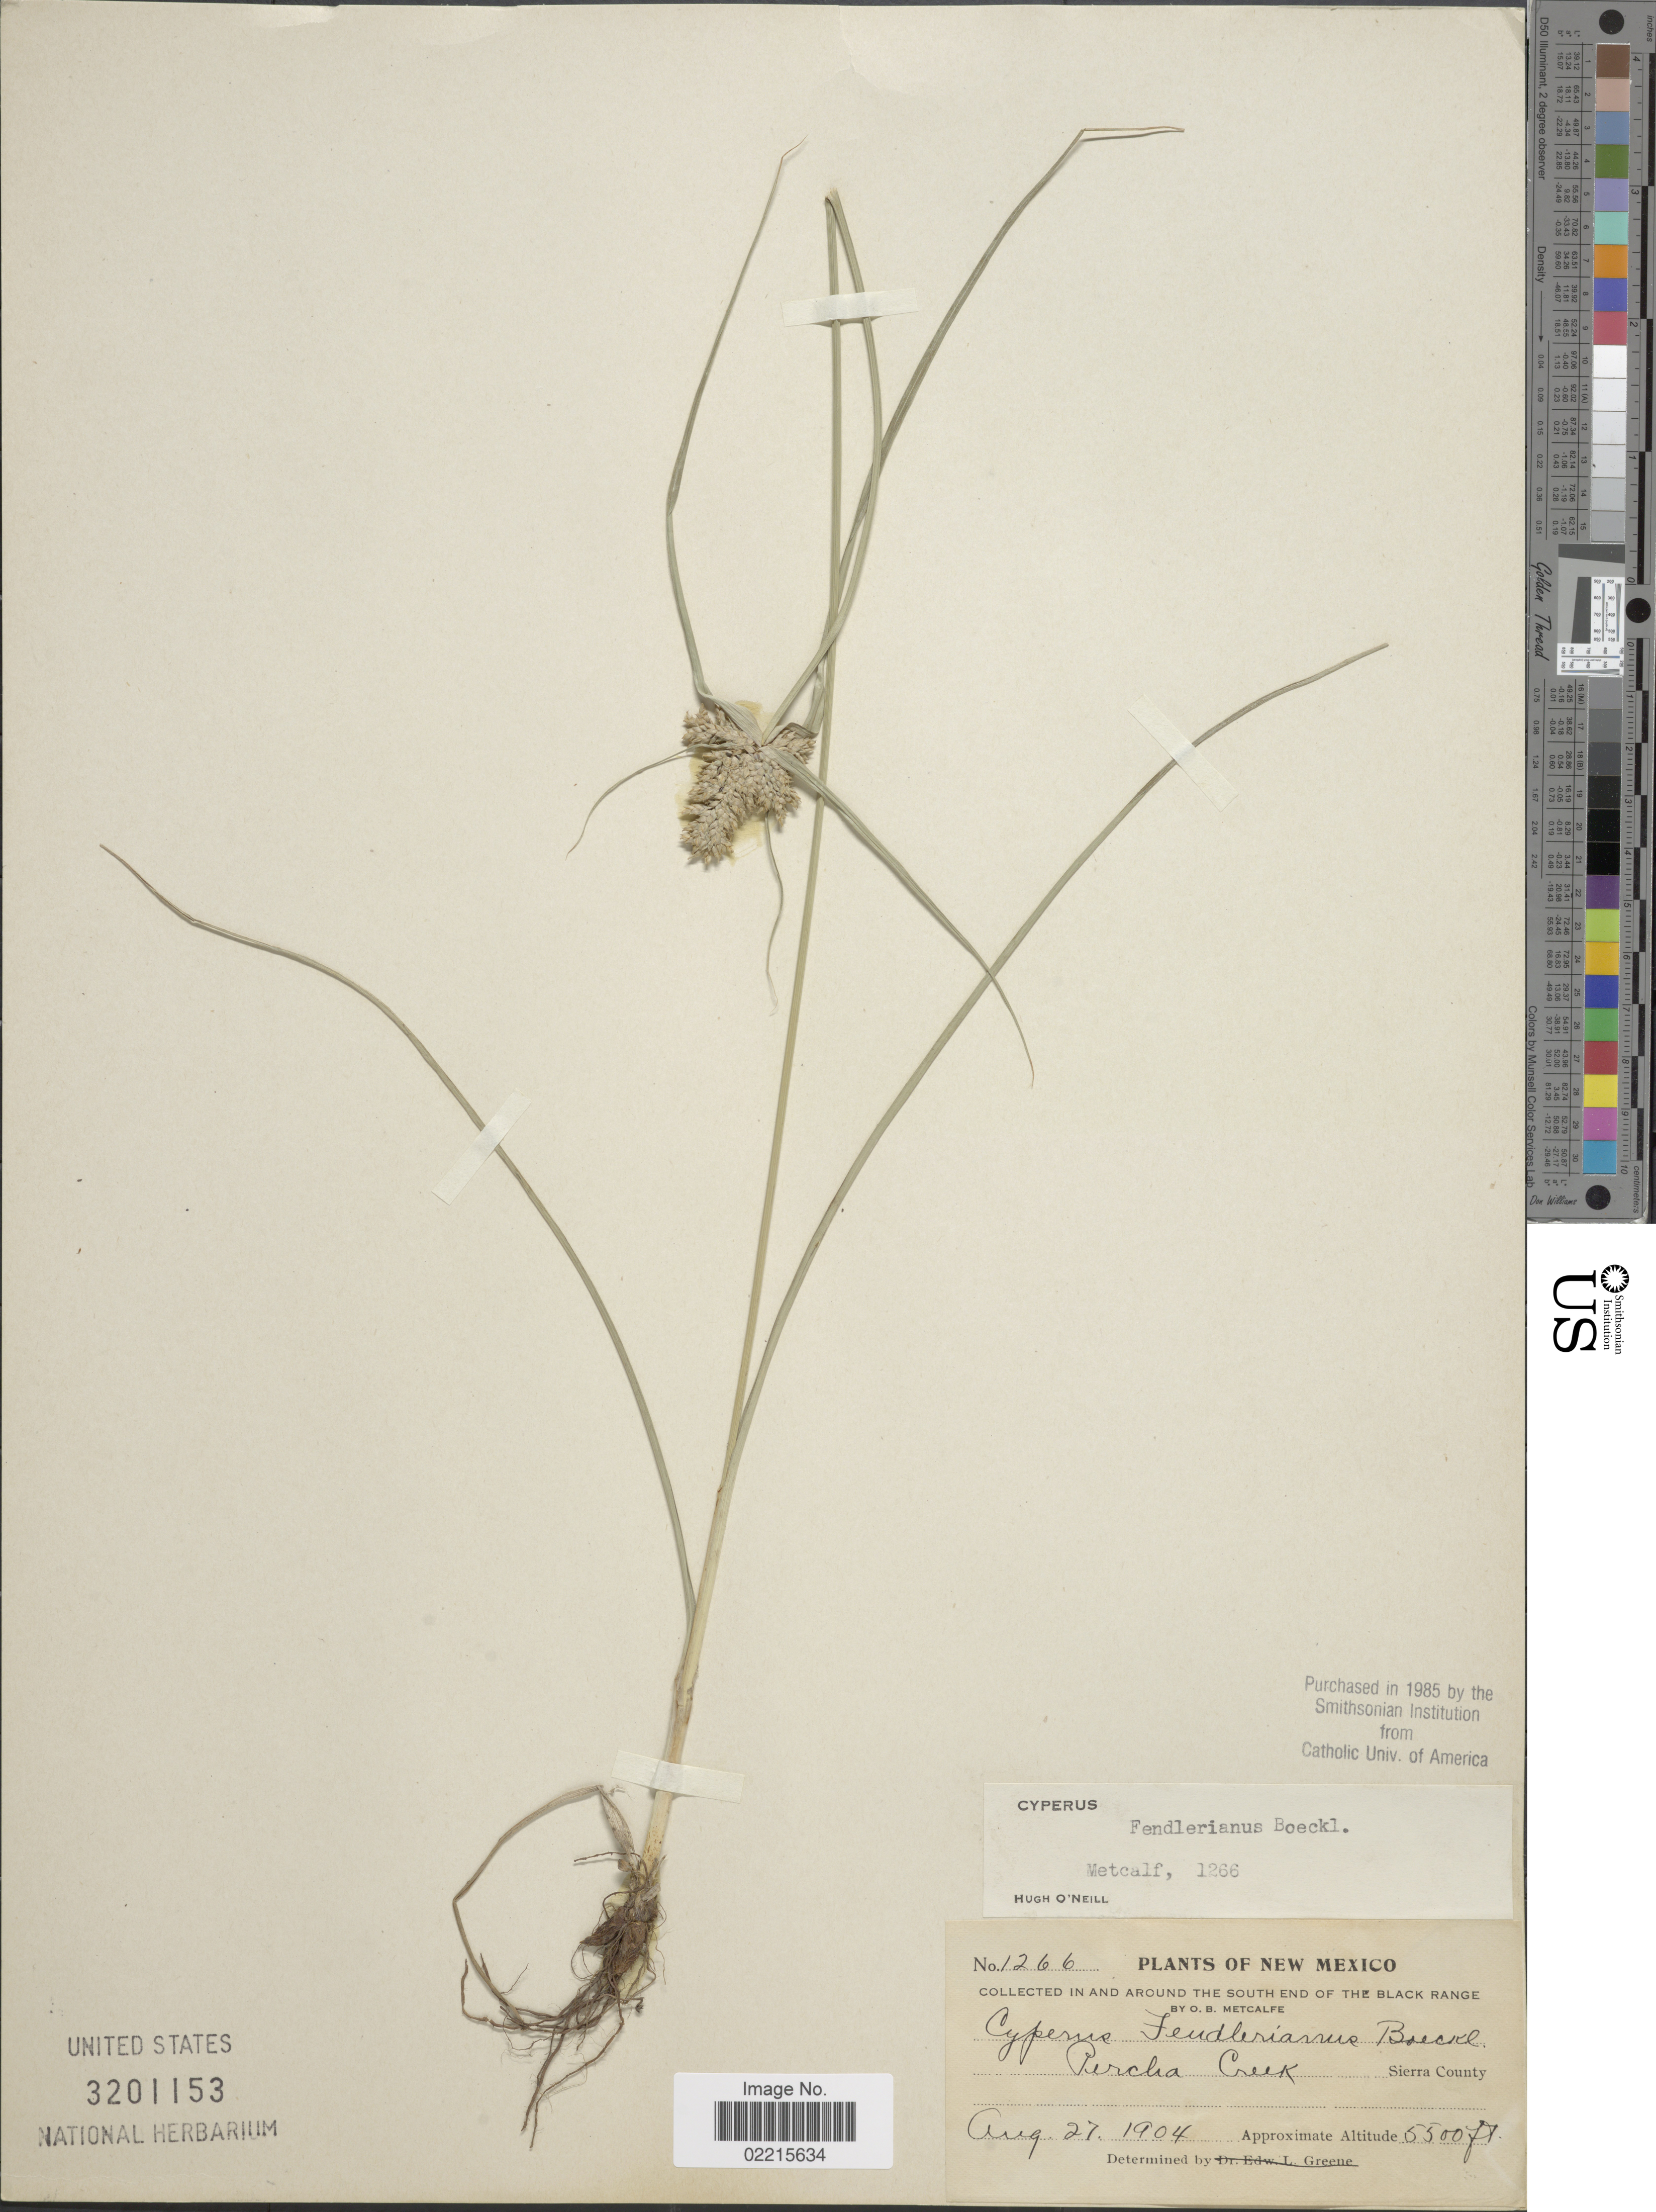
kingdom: Plantae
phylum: Tracheophyta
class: Liliopsida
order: Poales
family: Cyperaceae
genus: Cyperus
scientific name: Cyperus fendlerianus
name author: Boeckeler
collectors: O. B. Metcalfe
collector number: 1266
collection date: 1904-08-27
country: United States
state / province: New Mexico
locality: In and around the south end of the Black Range Percah Creek, Sierra County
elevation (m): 1676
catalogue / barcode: US 3201153